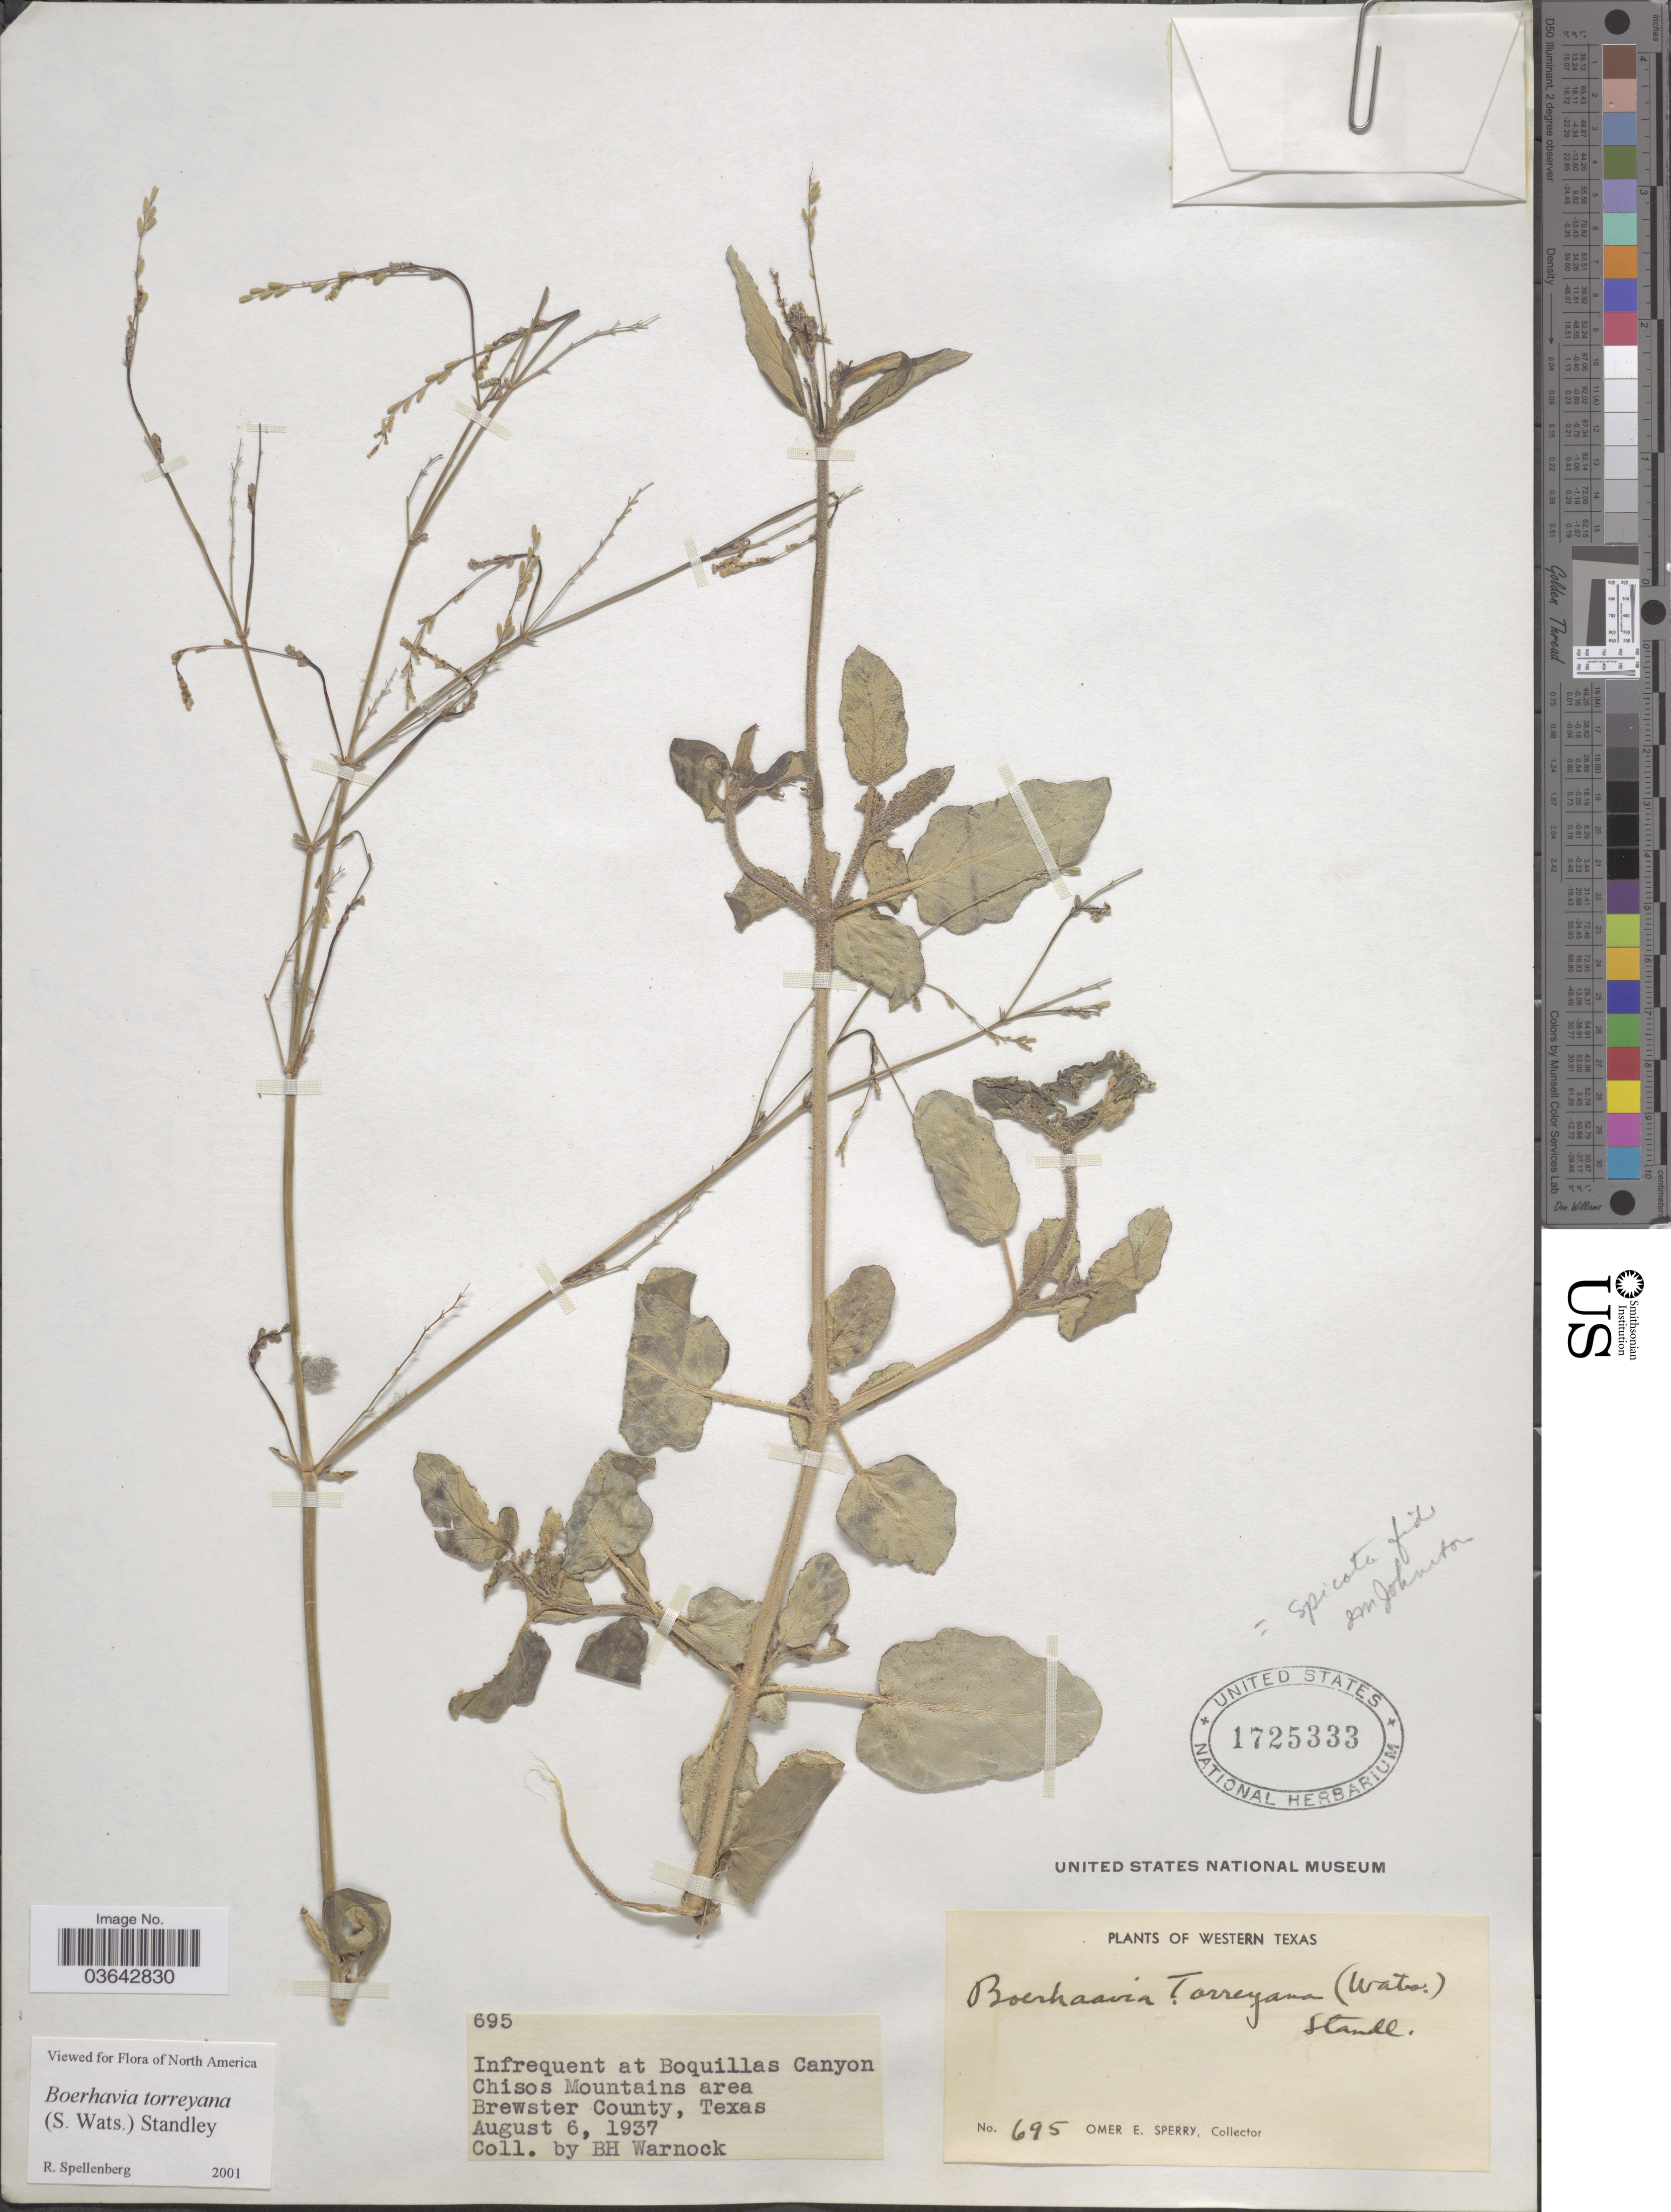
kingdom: Plantae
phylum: Tracheophyta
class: Magnoliopsida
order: Caryophyllales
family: Nyctaginaceae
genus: Boerhavia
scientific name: Boerhavia torreyana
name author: (S. Watson) Standl.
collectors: O. E. Sperry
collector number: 695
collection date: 1937-08-06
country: United States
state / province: Texas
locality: Infrequent at Boquillas Canyon. Chisos Mountains area. Brewster County. Western Texas.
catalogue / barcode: US 1725333